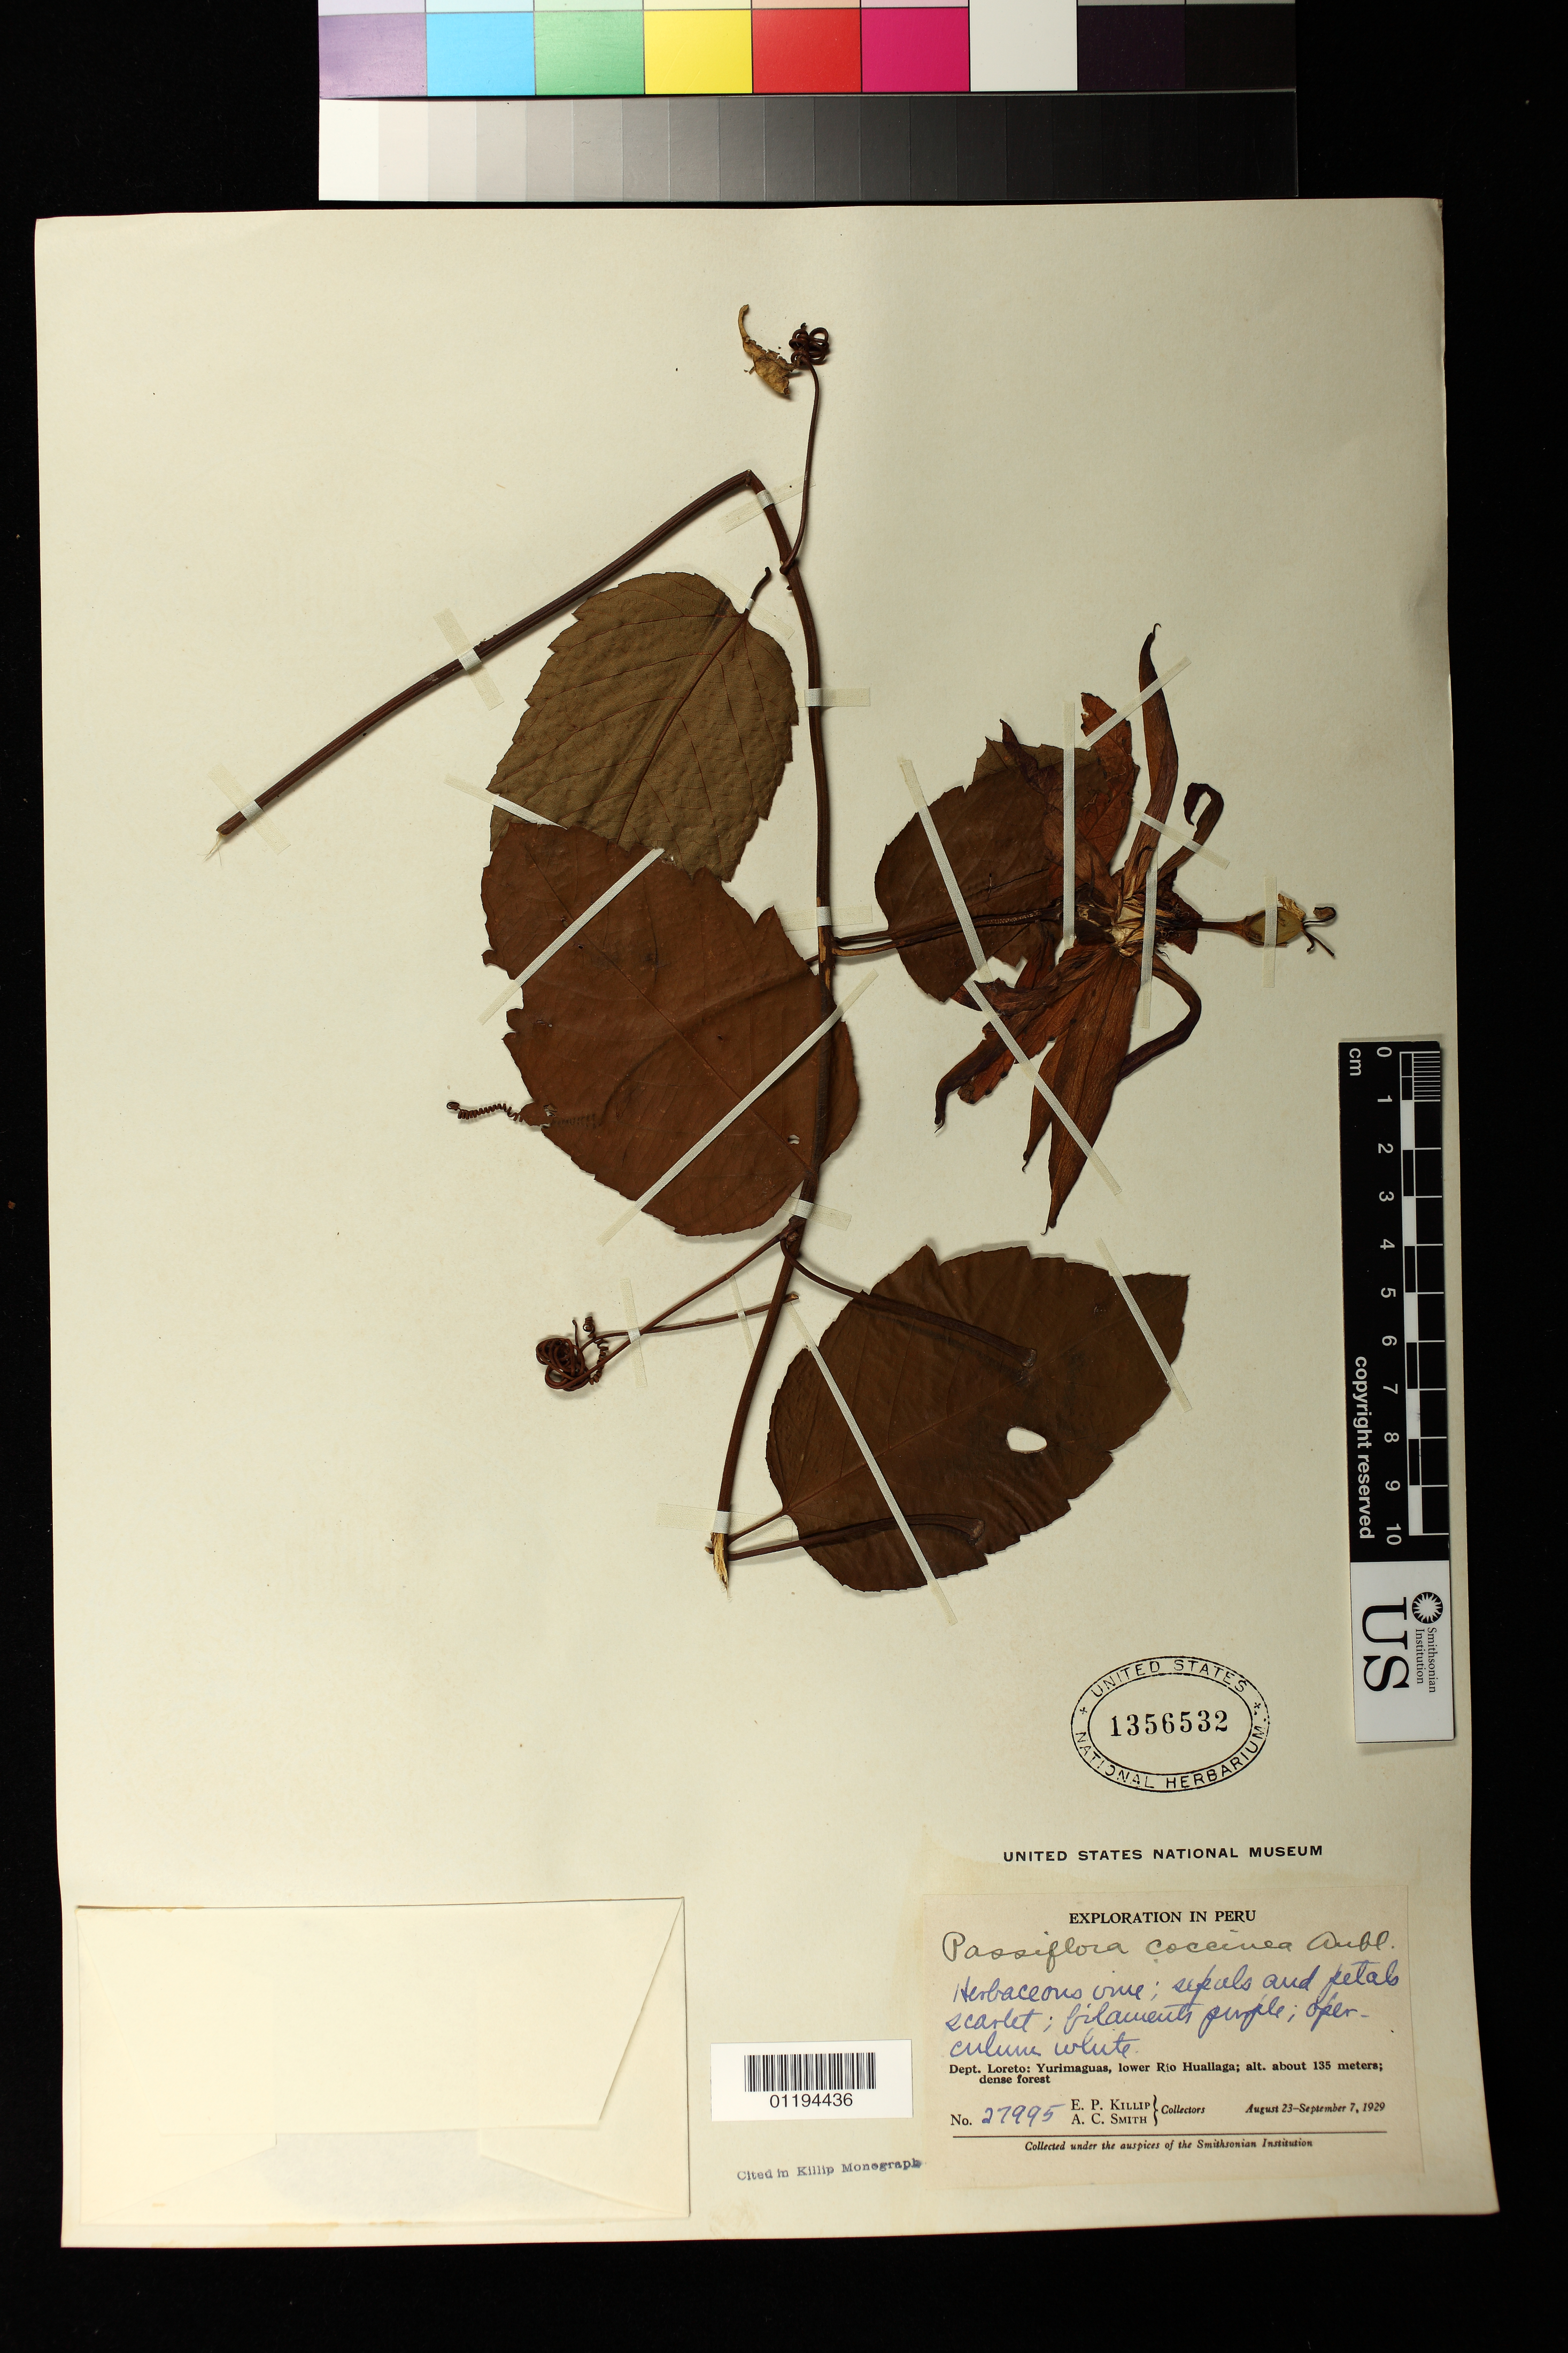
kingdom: Plantae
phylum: Tracheophyta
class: Magnoliopsida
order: Malpighiales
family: Passifloraceae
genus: Passiflora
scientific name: Passiflora coccinea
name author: Aubl.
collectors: E. P. Killip & A. C. Smith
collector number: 27995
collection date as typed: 23 Aug 1929 to 07 Sep 1929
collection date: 1929-08-23/1929-09-07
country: Peru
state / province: Loreto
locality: Dept.Loreto: Yurimaguas, lower Rio Huallaga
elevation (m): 135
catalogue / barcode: US 1356532